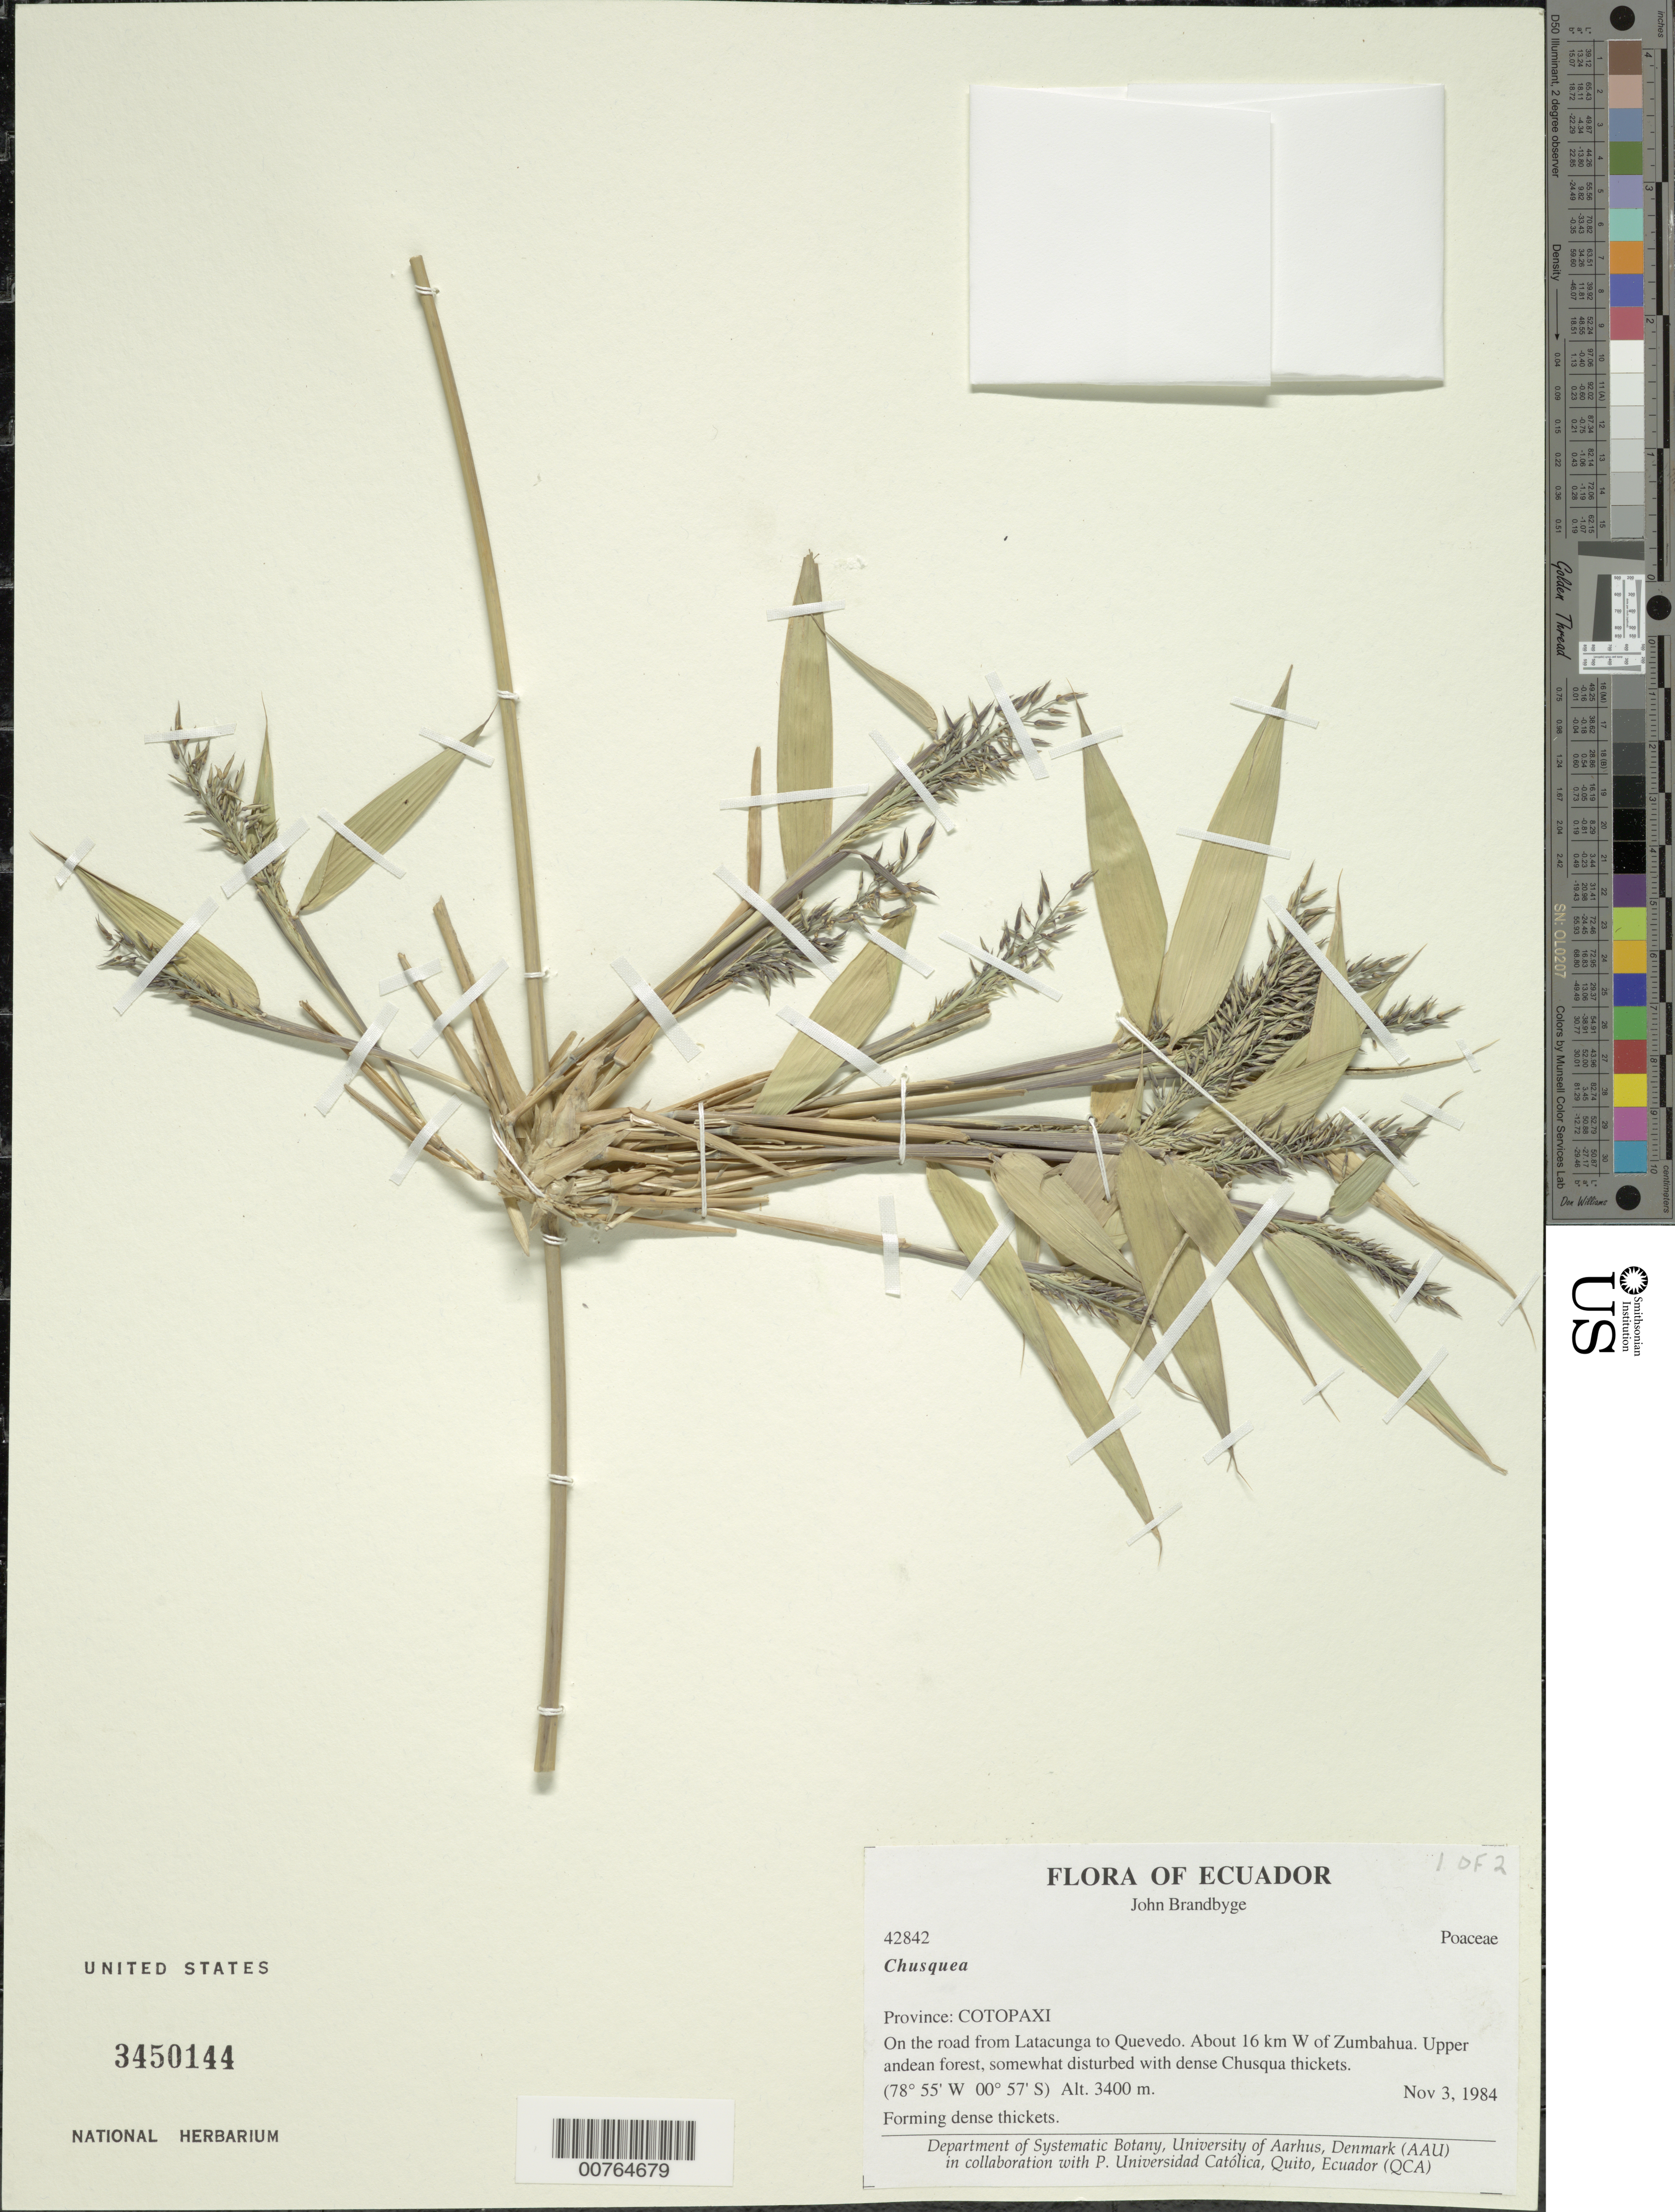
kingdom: Plantae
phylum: Tracheophyta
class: Liliopsida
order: Poales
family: Poaceae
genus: Chusquea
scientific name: Chusquea sp.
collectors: J. Brandbyge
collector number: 42842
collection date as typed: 03 Nov 1984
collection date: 1984-11-03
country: Ecuador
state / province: Cotopaxi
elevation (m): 3400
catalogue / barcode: US 3450144